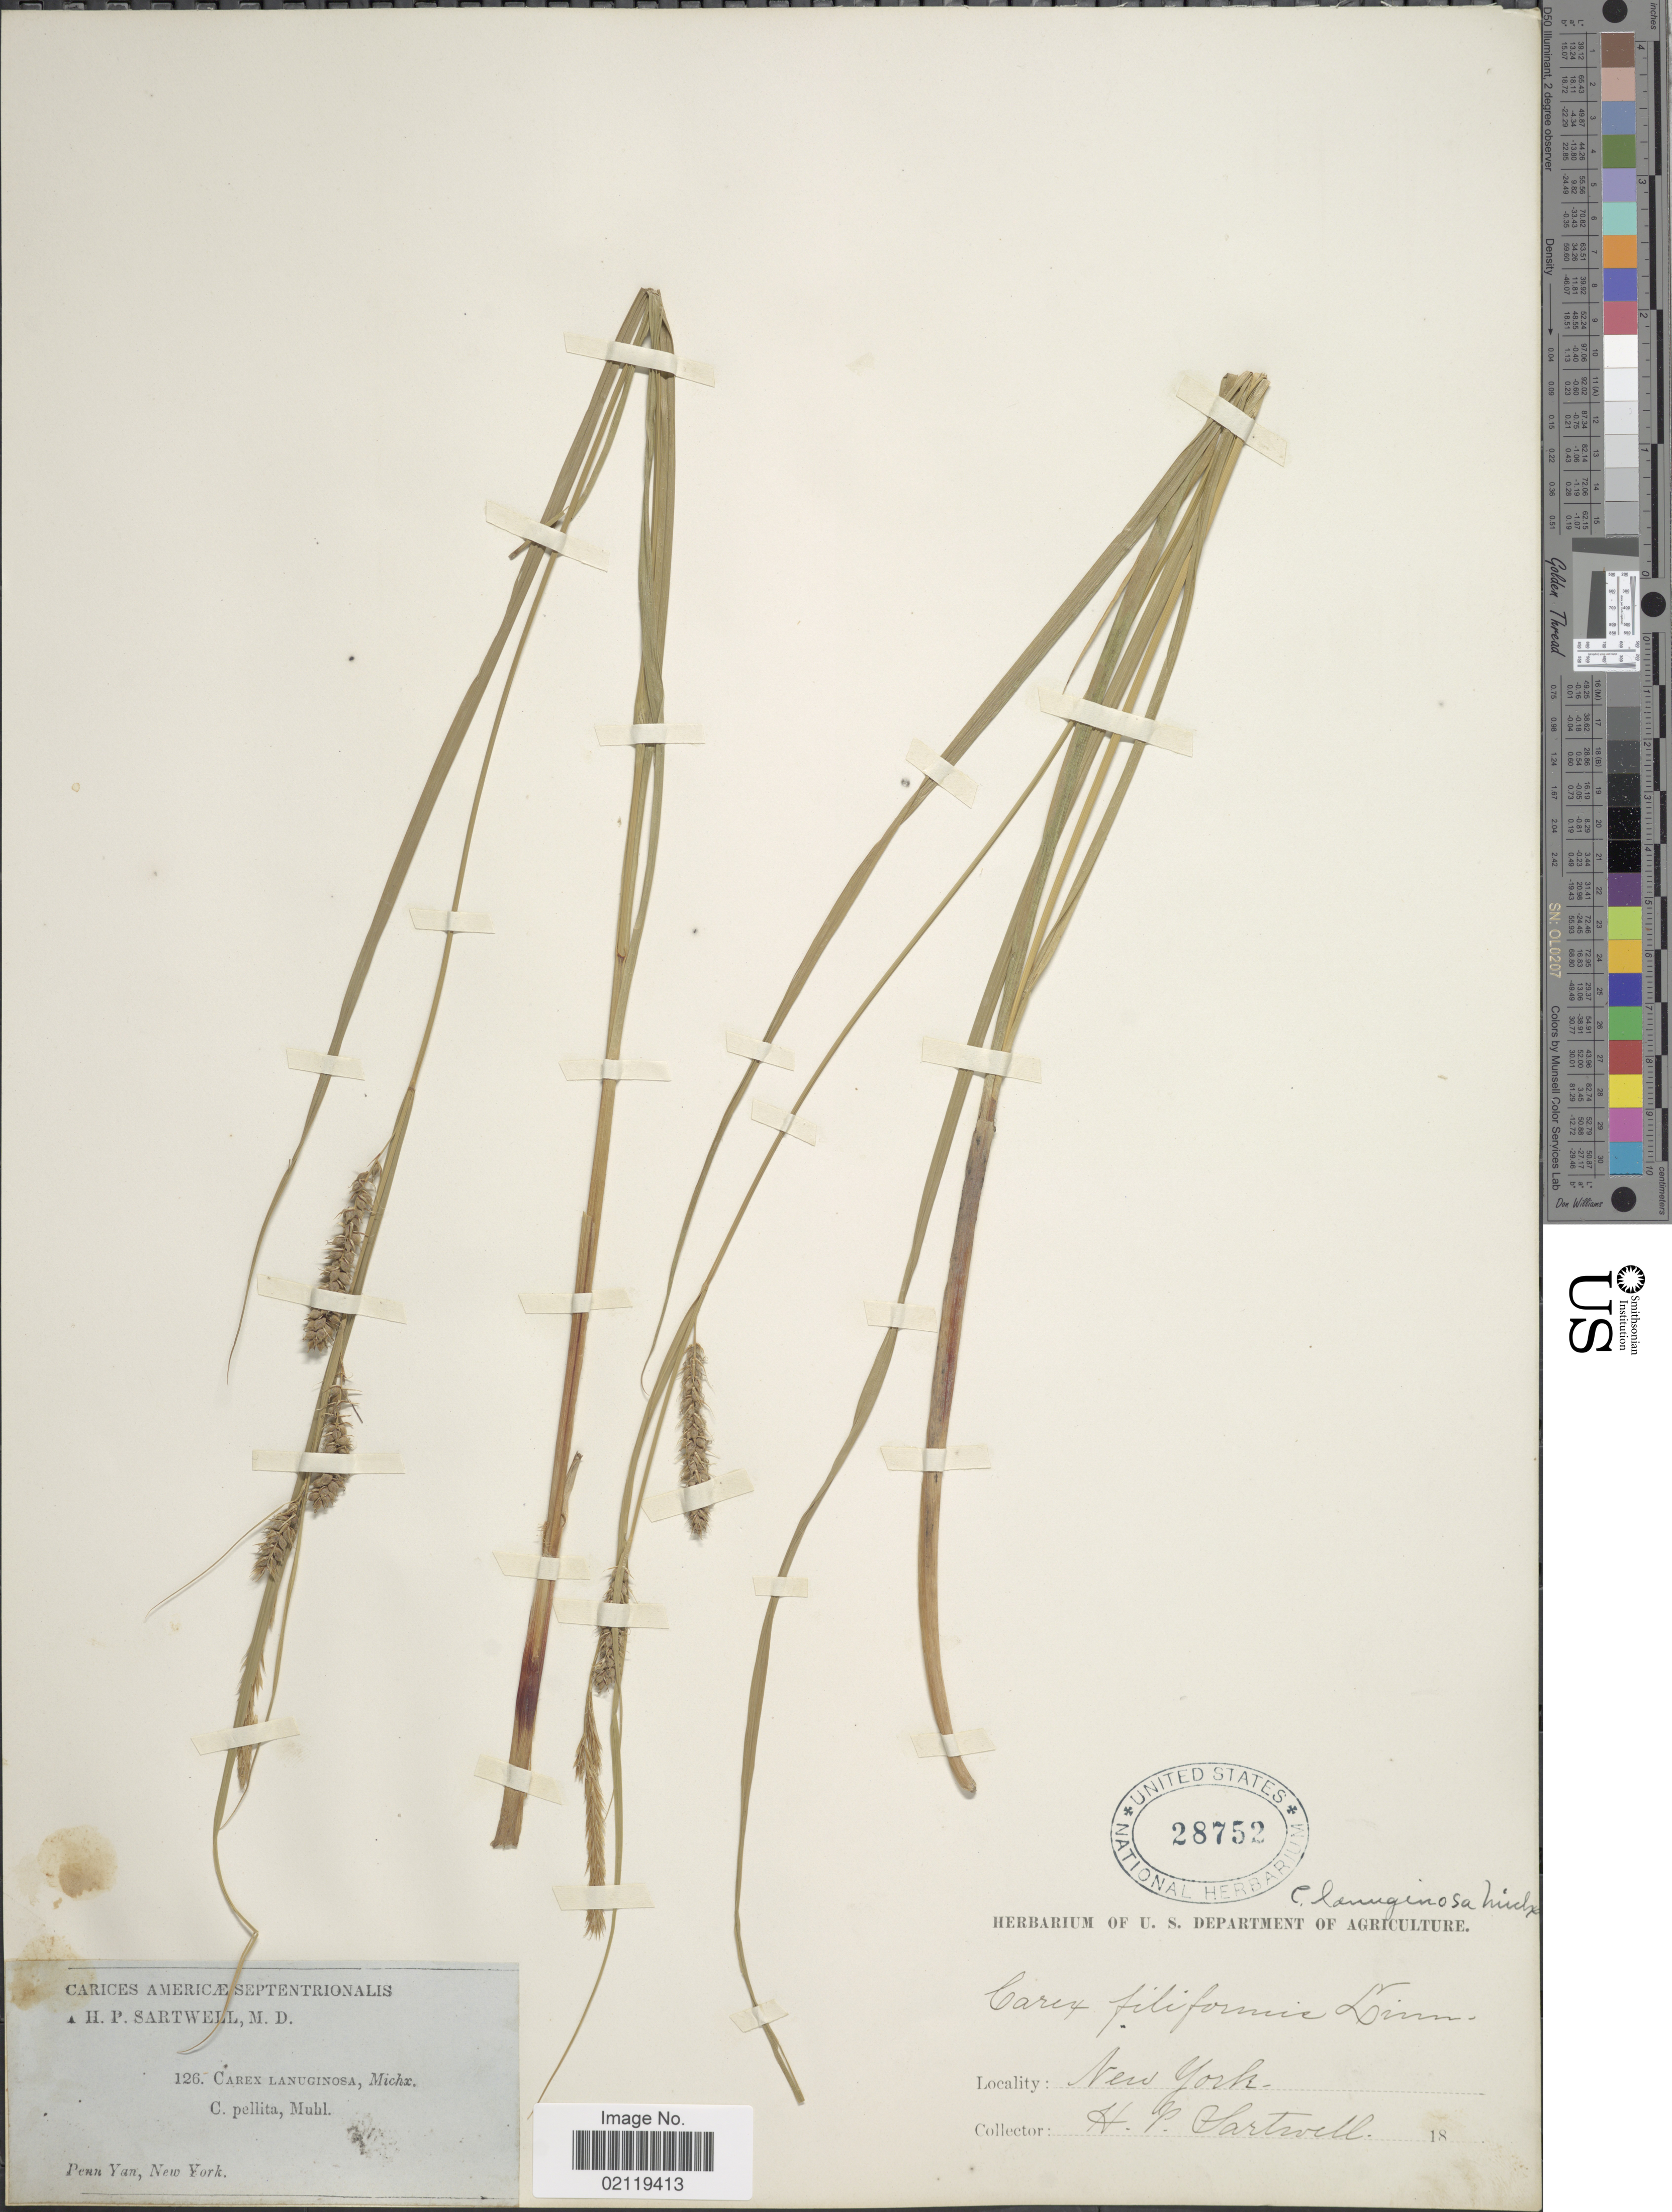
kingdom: Plantae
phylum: Tracheophyta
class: Liliopsida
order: Poales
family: Cyperaceae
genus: Carex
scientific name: Carex pellita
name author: Muhl. ex Willd.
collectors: H. P. Sartwell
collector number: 126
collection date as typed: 18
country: United States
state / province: New York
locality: Penn Yan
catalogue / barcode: US 28752